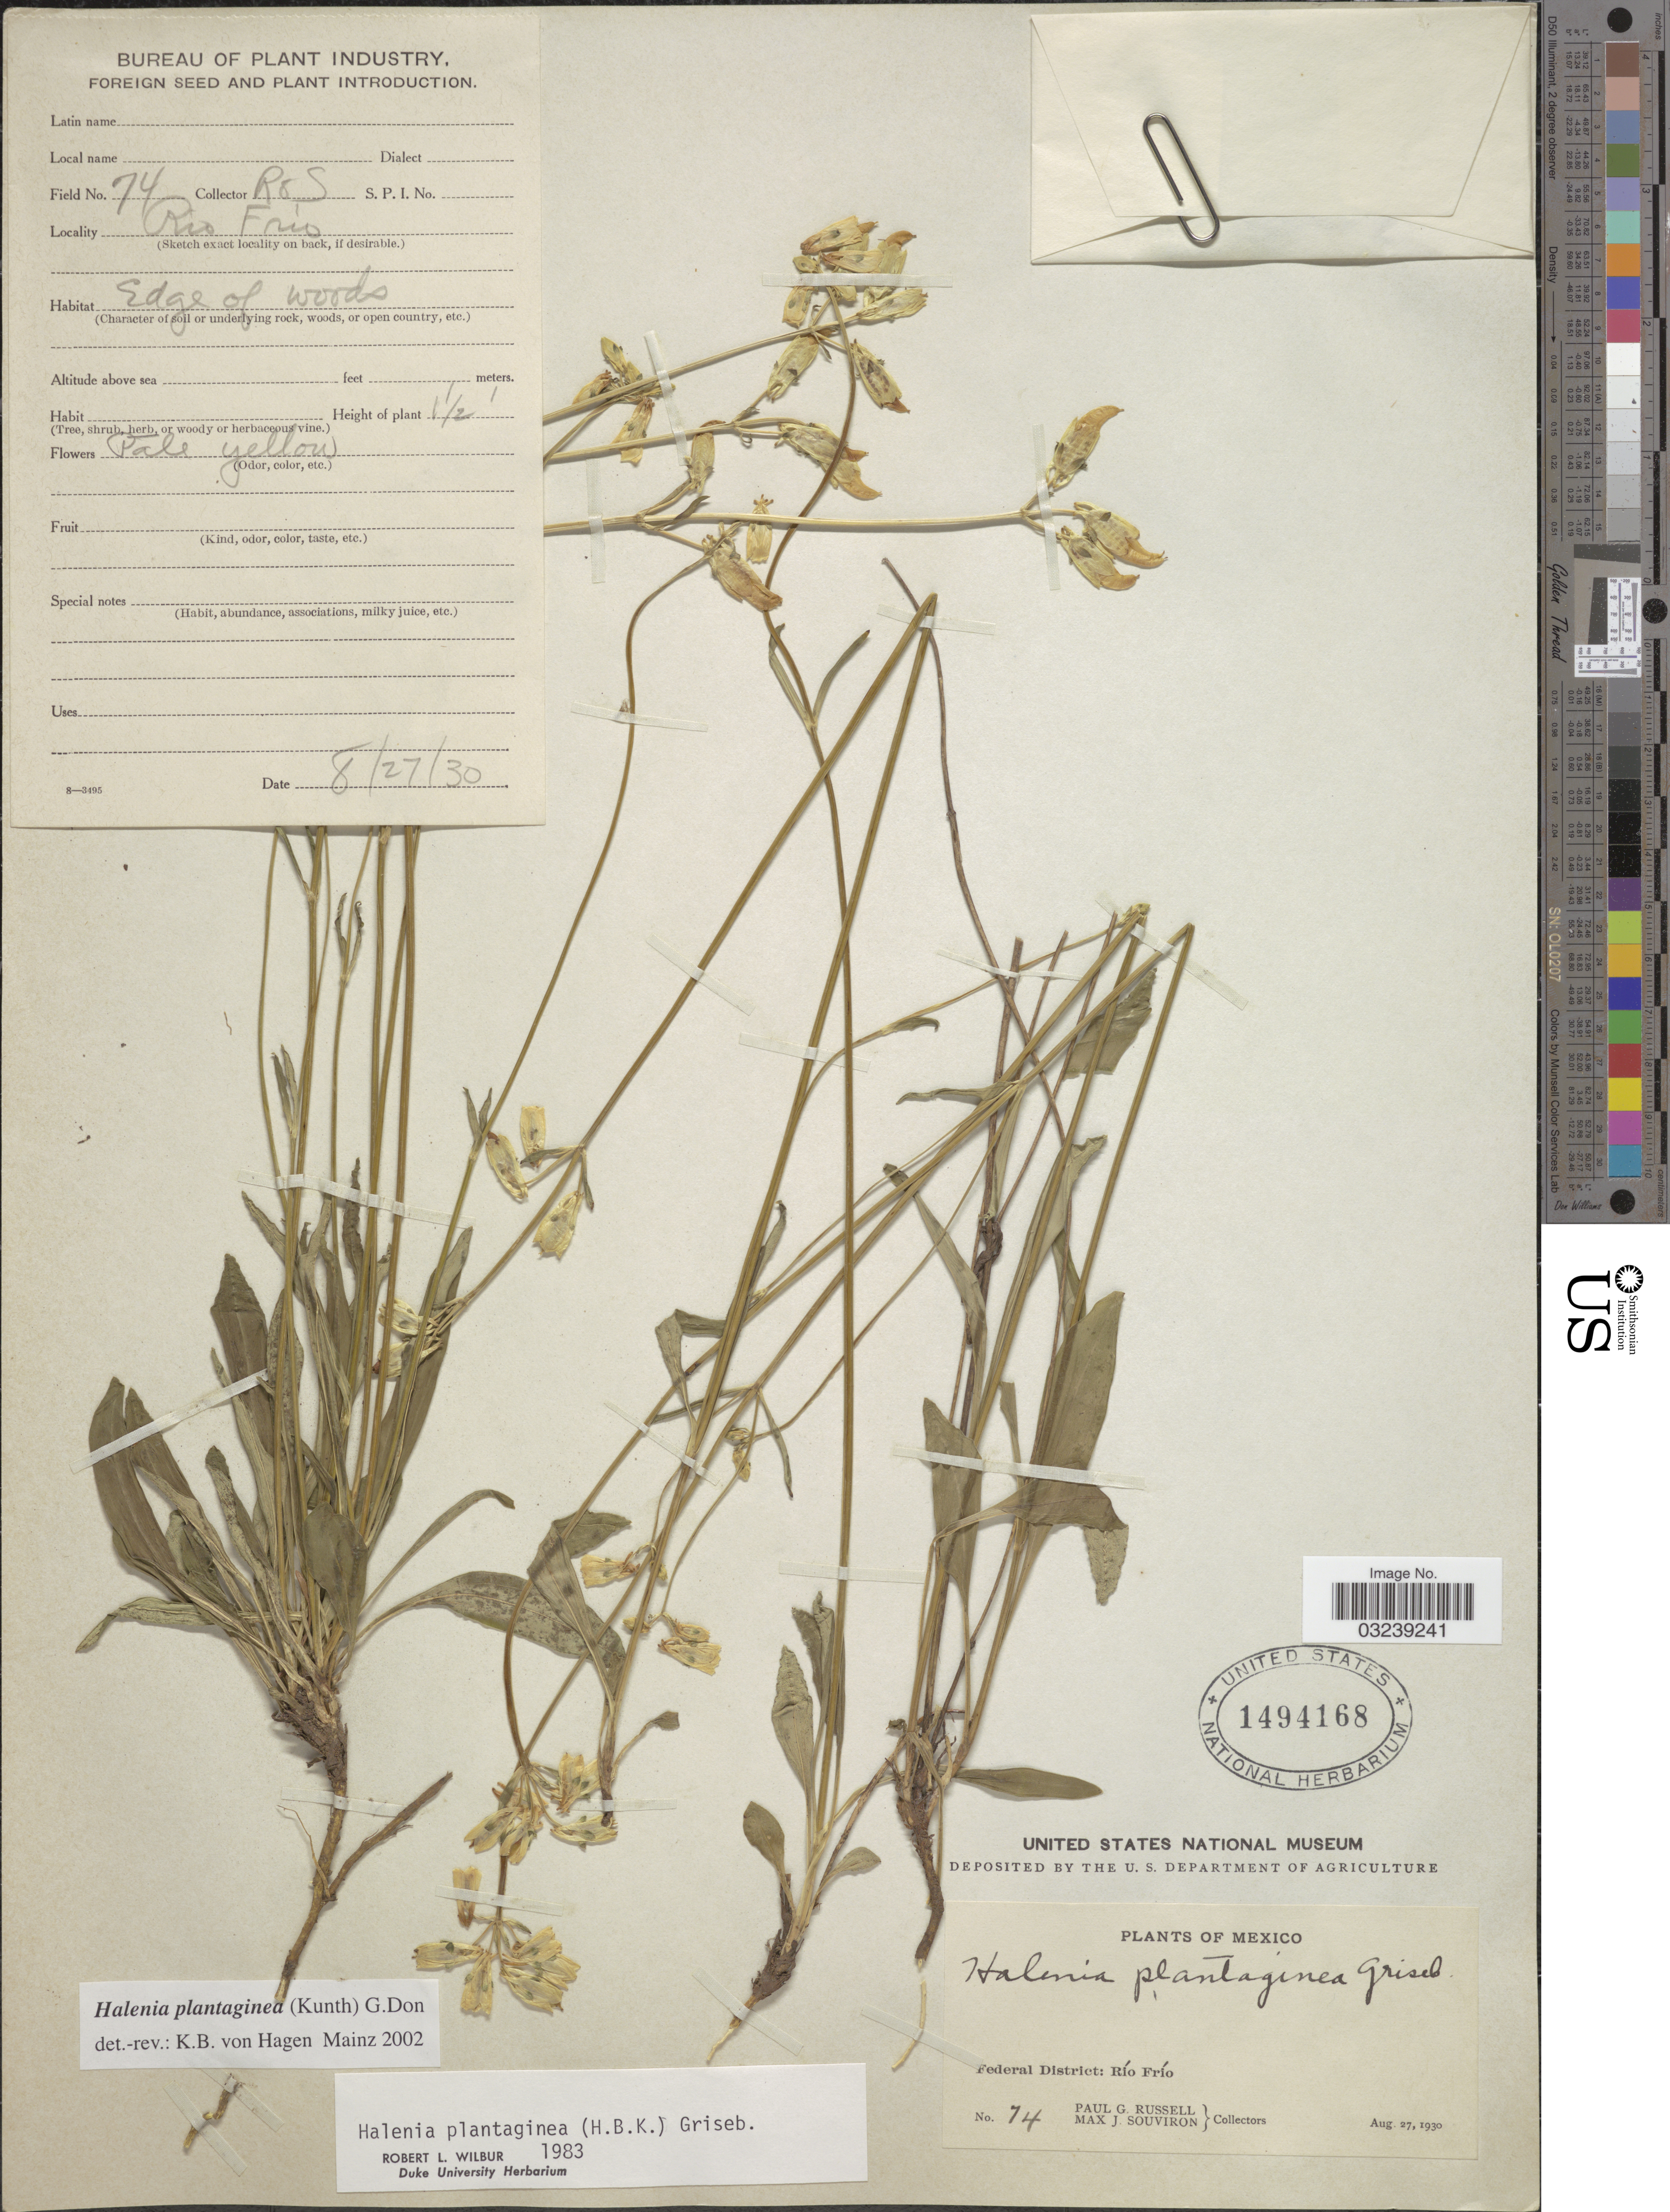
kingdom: Plantae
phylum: Tracheophyta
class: Magnoliopsida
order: Gentianales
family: Gentianaceae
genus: Halenia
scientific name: Halenia plantaginea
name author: (Kunth) G. Don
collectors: P. G. Russell & M. J. Souviron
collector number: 74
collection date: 1930-08-27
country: Mexico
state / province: Distrito Federal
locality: Río Frío.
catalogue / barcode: US 1494168